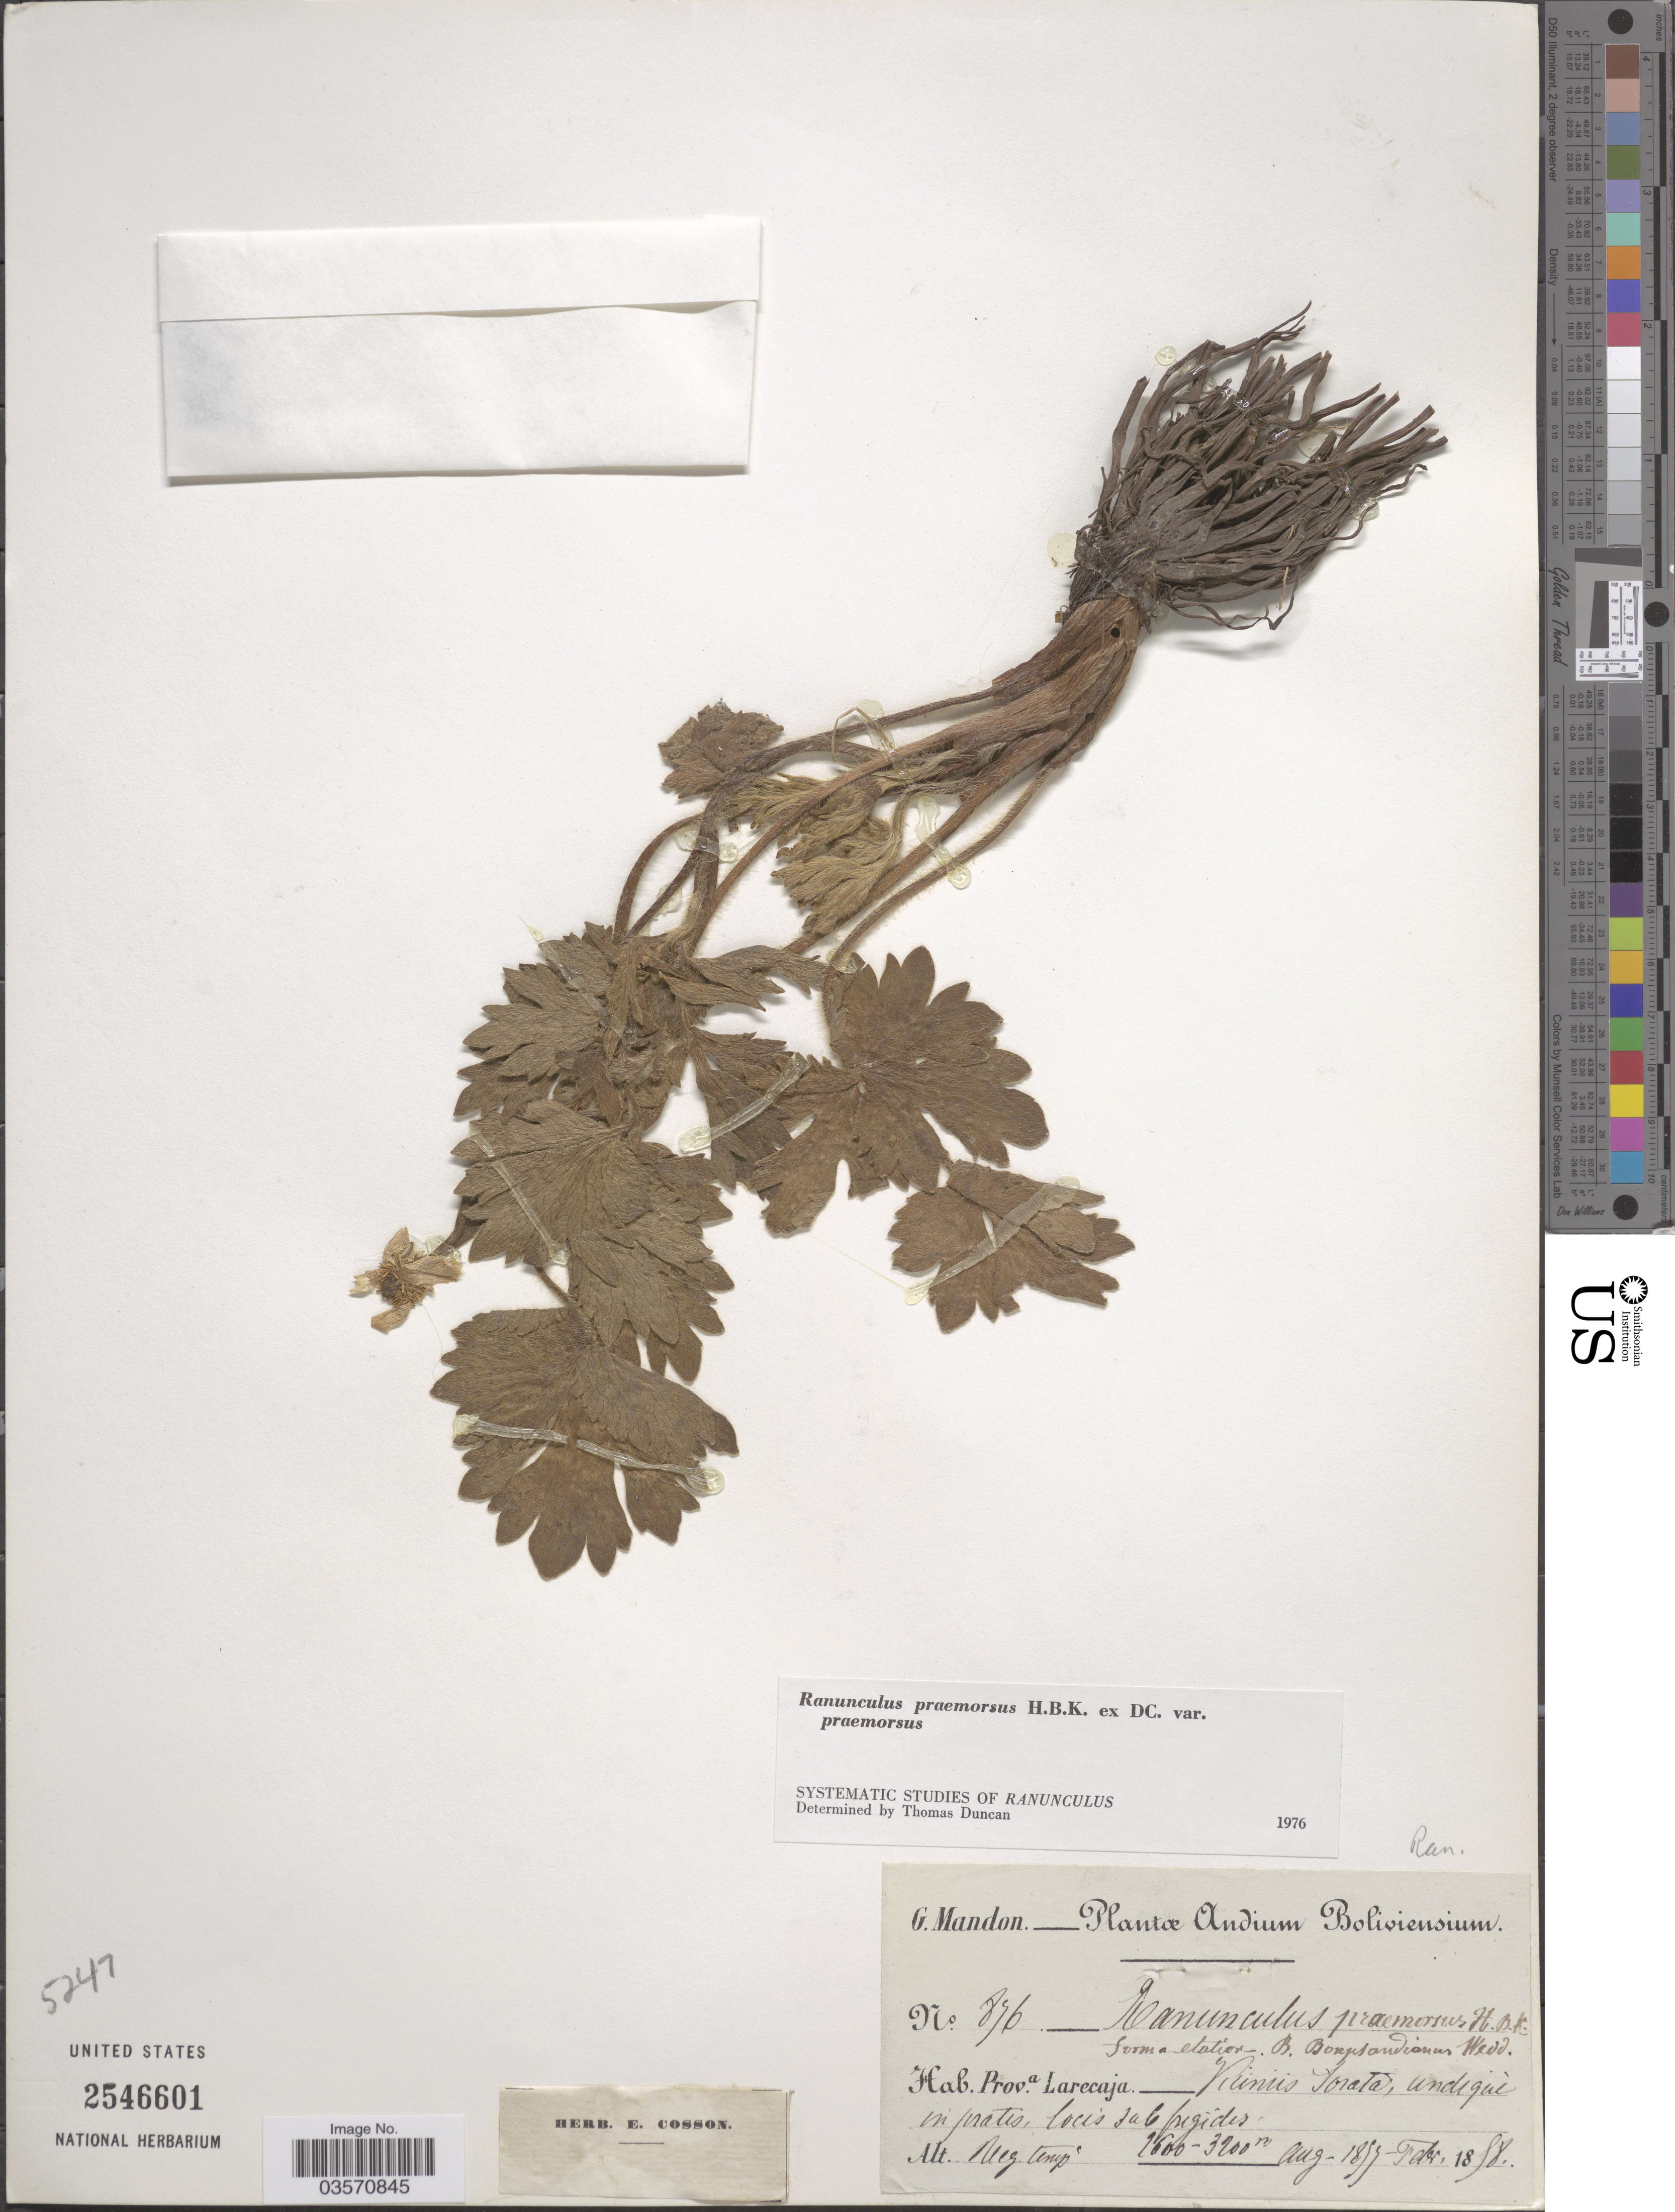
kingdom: Plantae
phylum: Tracheophyta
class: Magnoliopsida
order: Ranunculales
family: Ranunculaceae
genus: Ranunculus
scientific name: Ranunculus praemorsus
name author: Kunth ex DC.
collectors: G. Mandon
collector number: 876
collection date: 1897-08/1898-02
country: Bolivia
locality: Vicinis Sorata, Prov.a Larencaja.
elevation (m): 1600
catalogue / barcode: US 2546601